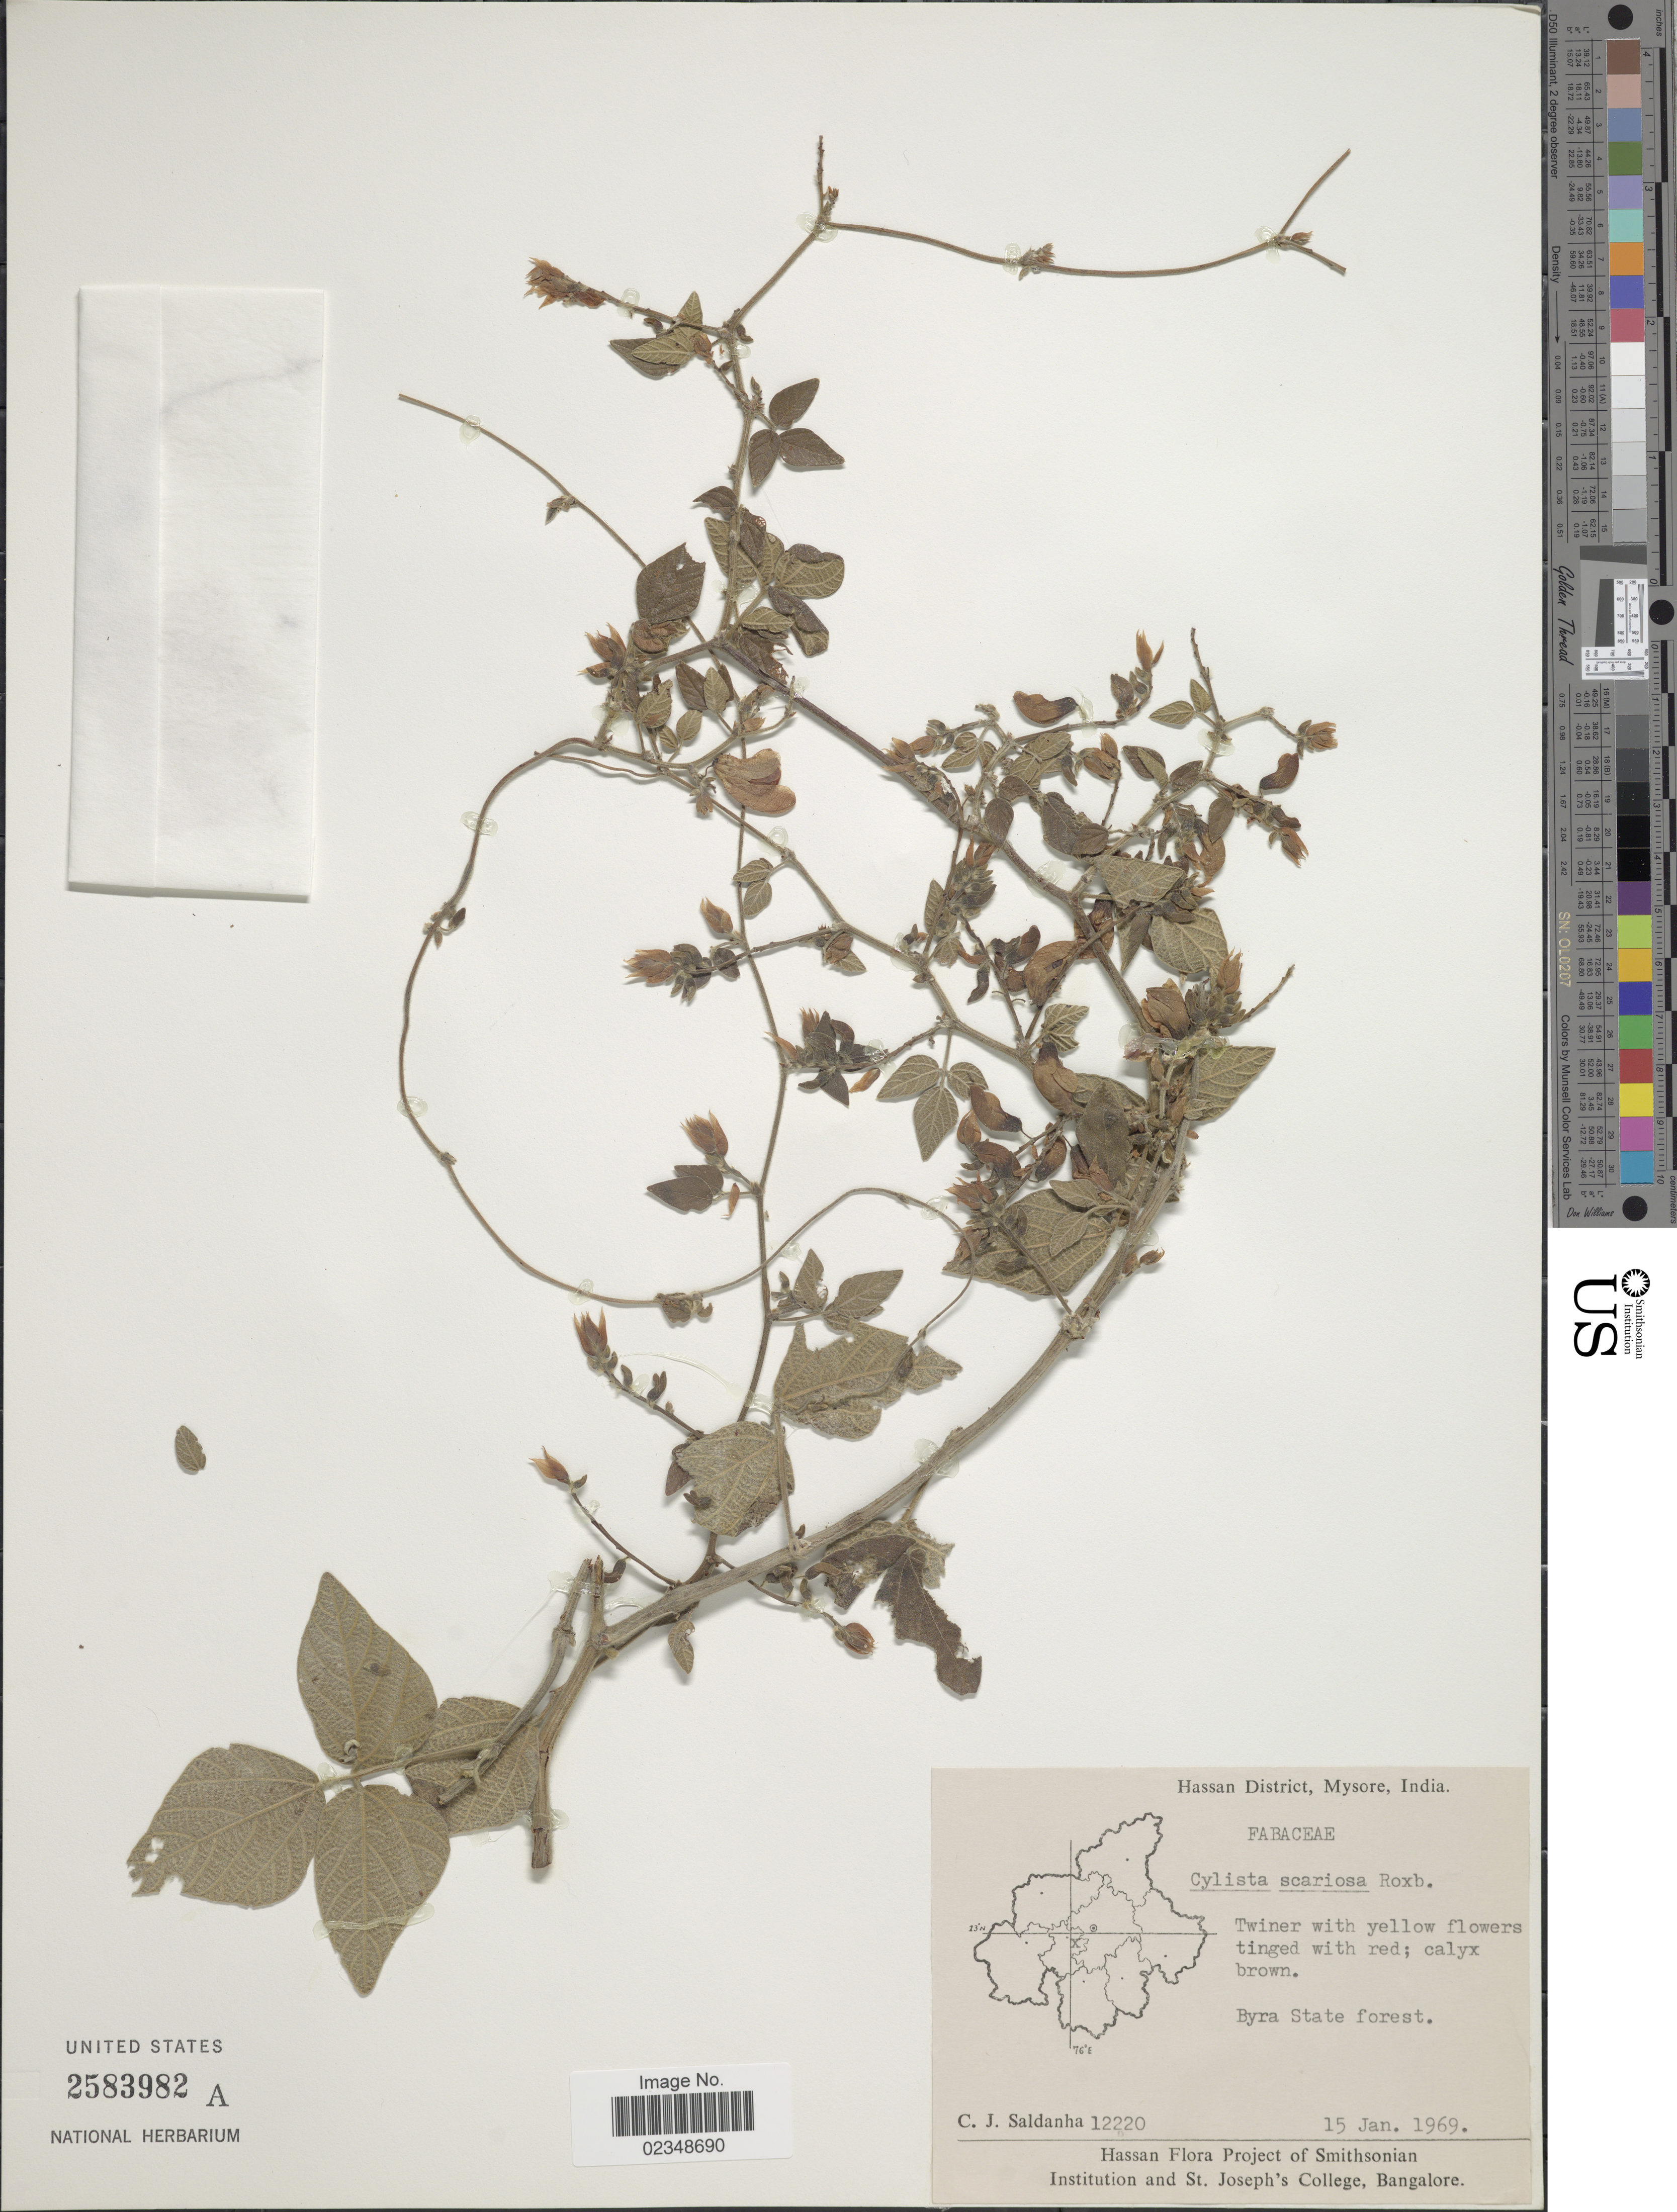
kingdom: Plantae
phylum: Tracheophyta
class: Magnoliopsida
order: Fabales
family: Fabaceae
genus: Paracalyx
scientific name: Paracalyx scariosus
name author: (Roxb.) Ali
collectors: C. J. Saldanha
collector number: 12220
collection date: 1969-01-15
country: India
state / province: Karnataka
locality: Hassan District, Mysore, Byra State Forest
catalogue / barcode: US 2583982A